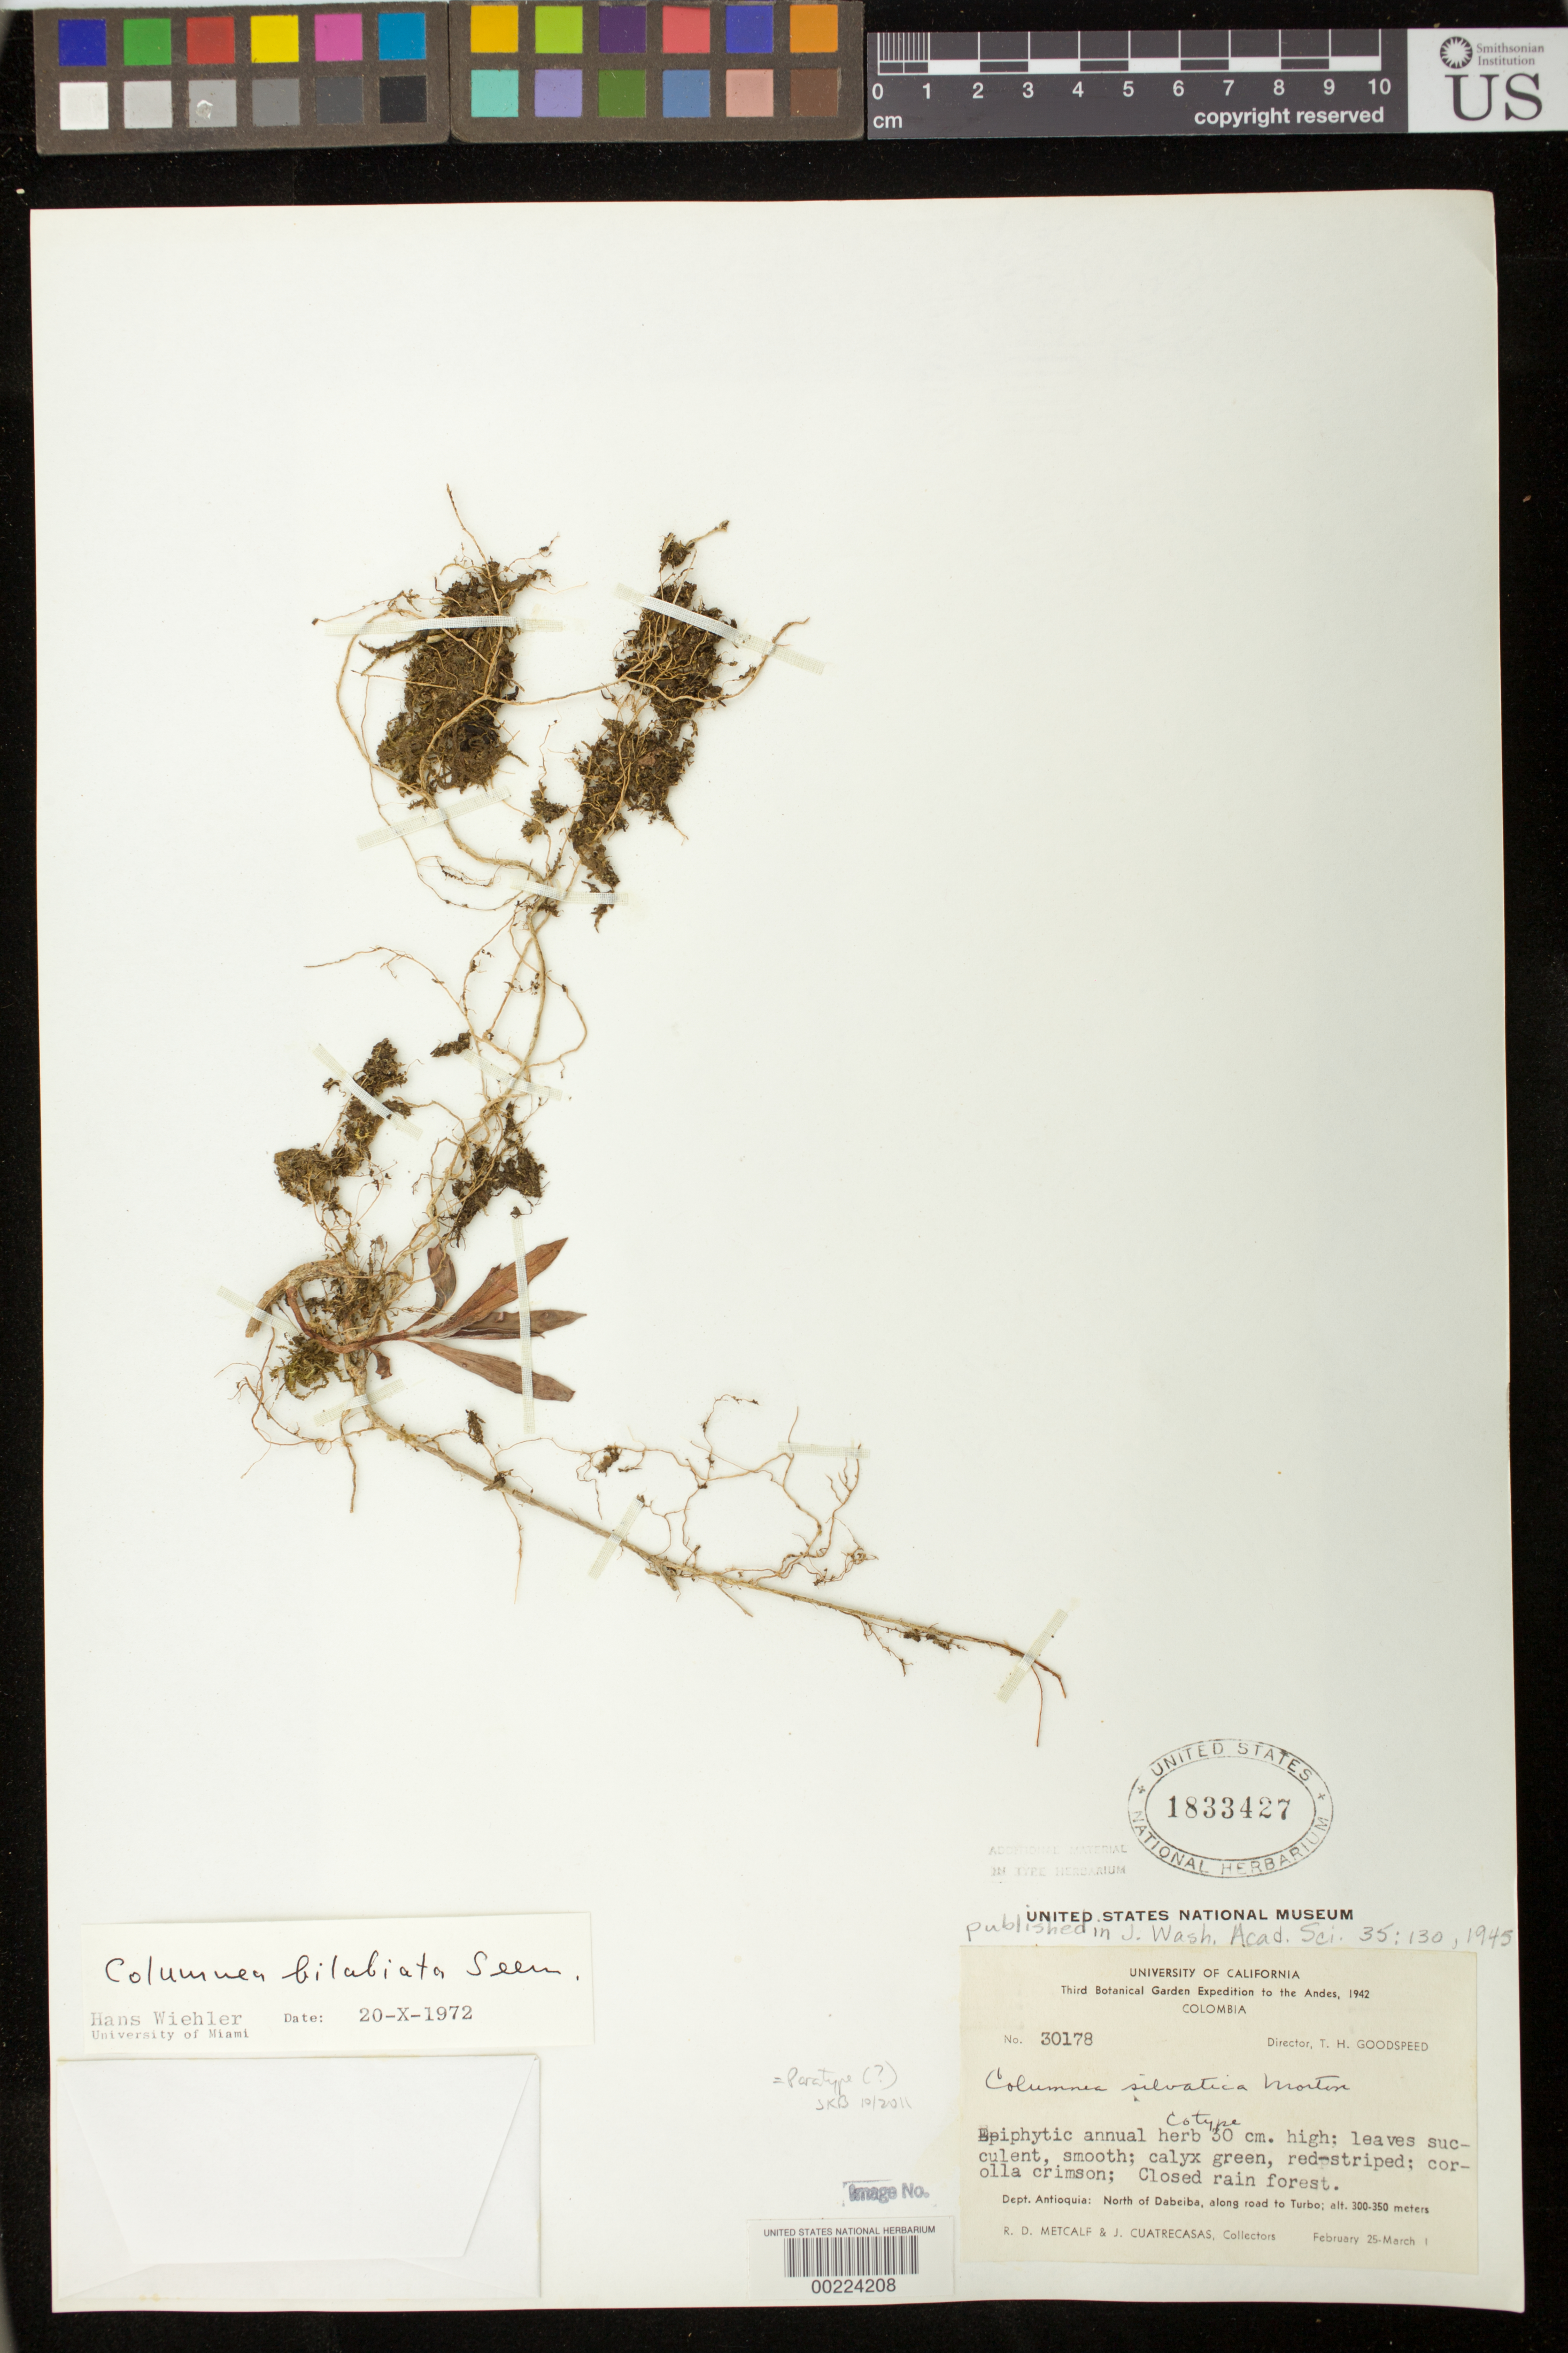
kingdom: Plantae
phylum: Tracheophyta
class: Magnoliopsida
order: Lamiales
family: Gesneriaceae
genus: Columnea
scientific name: Columnea bilabiata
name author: Seem.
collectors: R. D. Metcalf & J. Cuatrecasas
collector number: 30178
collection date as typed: Feb-Mar 1942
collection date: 1942-02/1942-03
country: Colombia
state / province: Antioquia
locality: N of Dabeiba, along road to Turbo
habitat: Closed rain forest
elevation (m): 300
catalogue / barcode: US 1833427